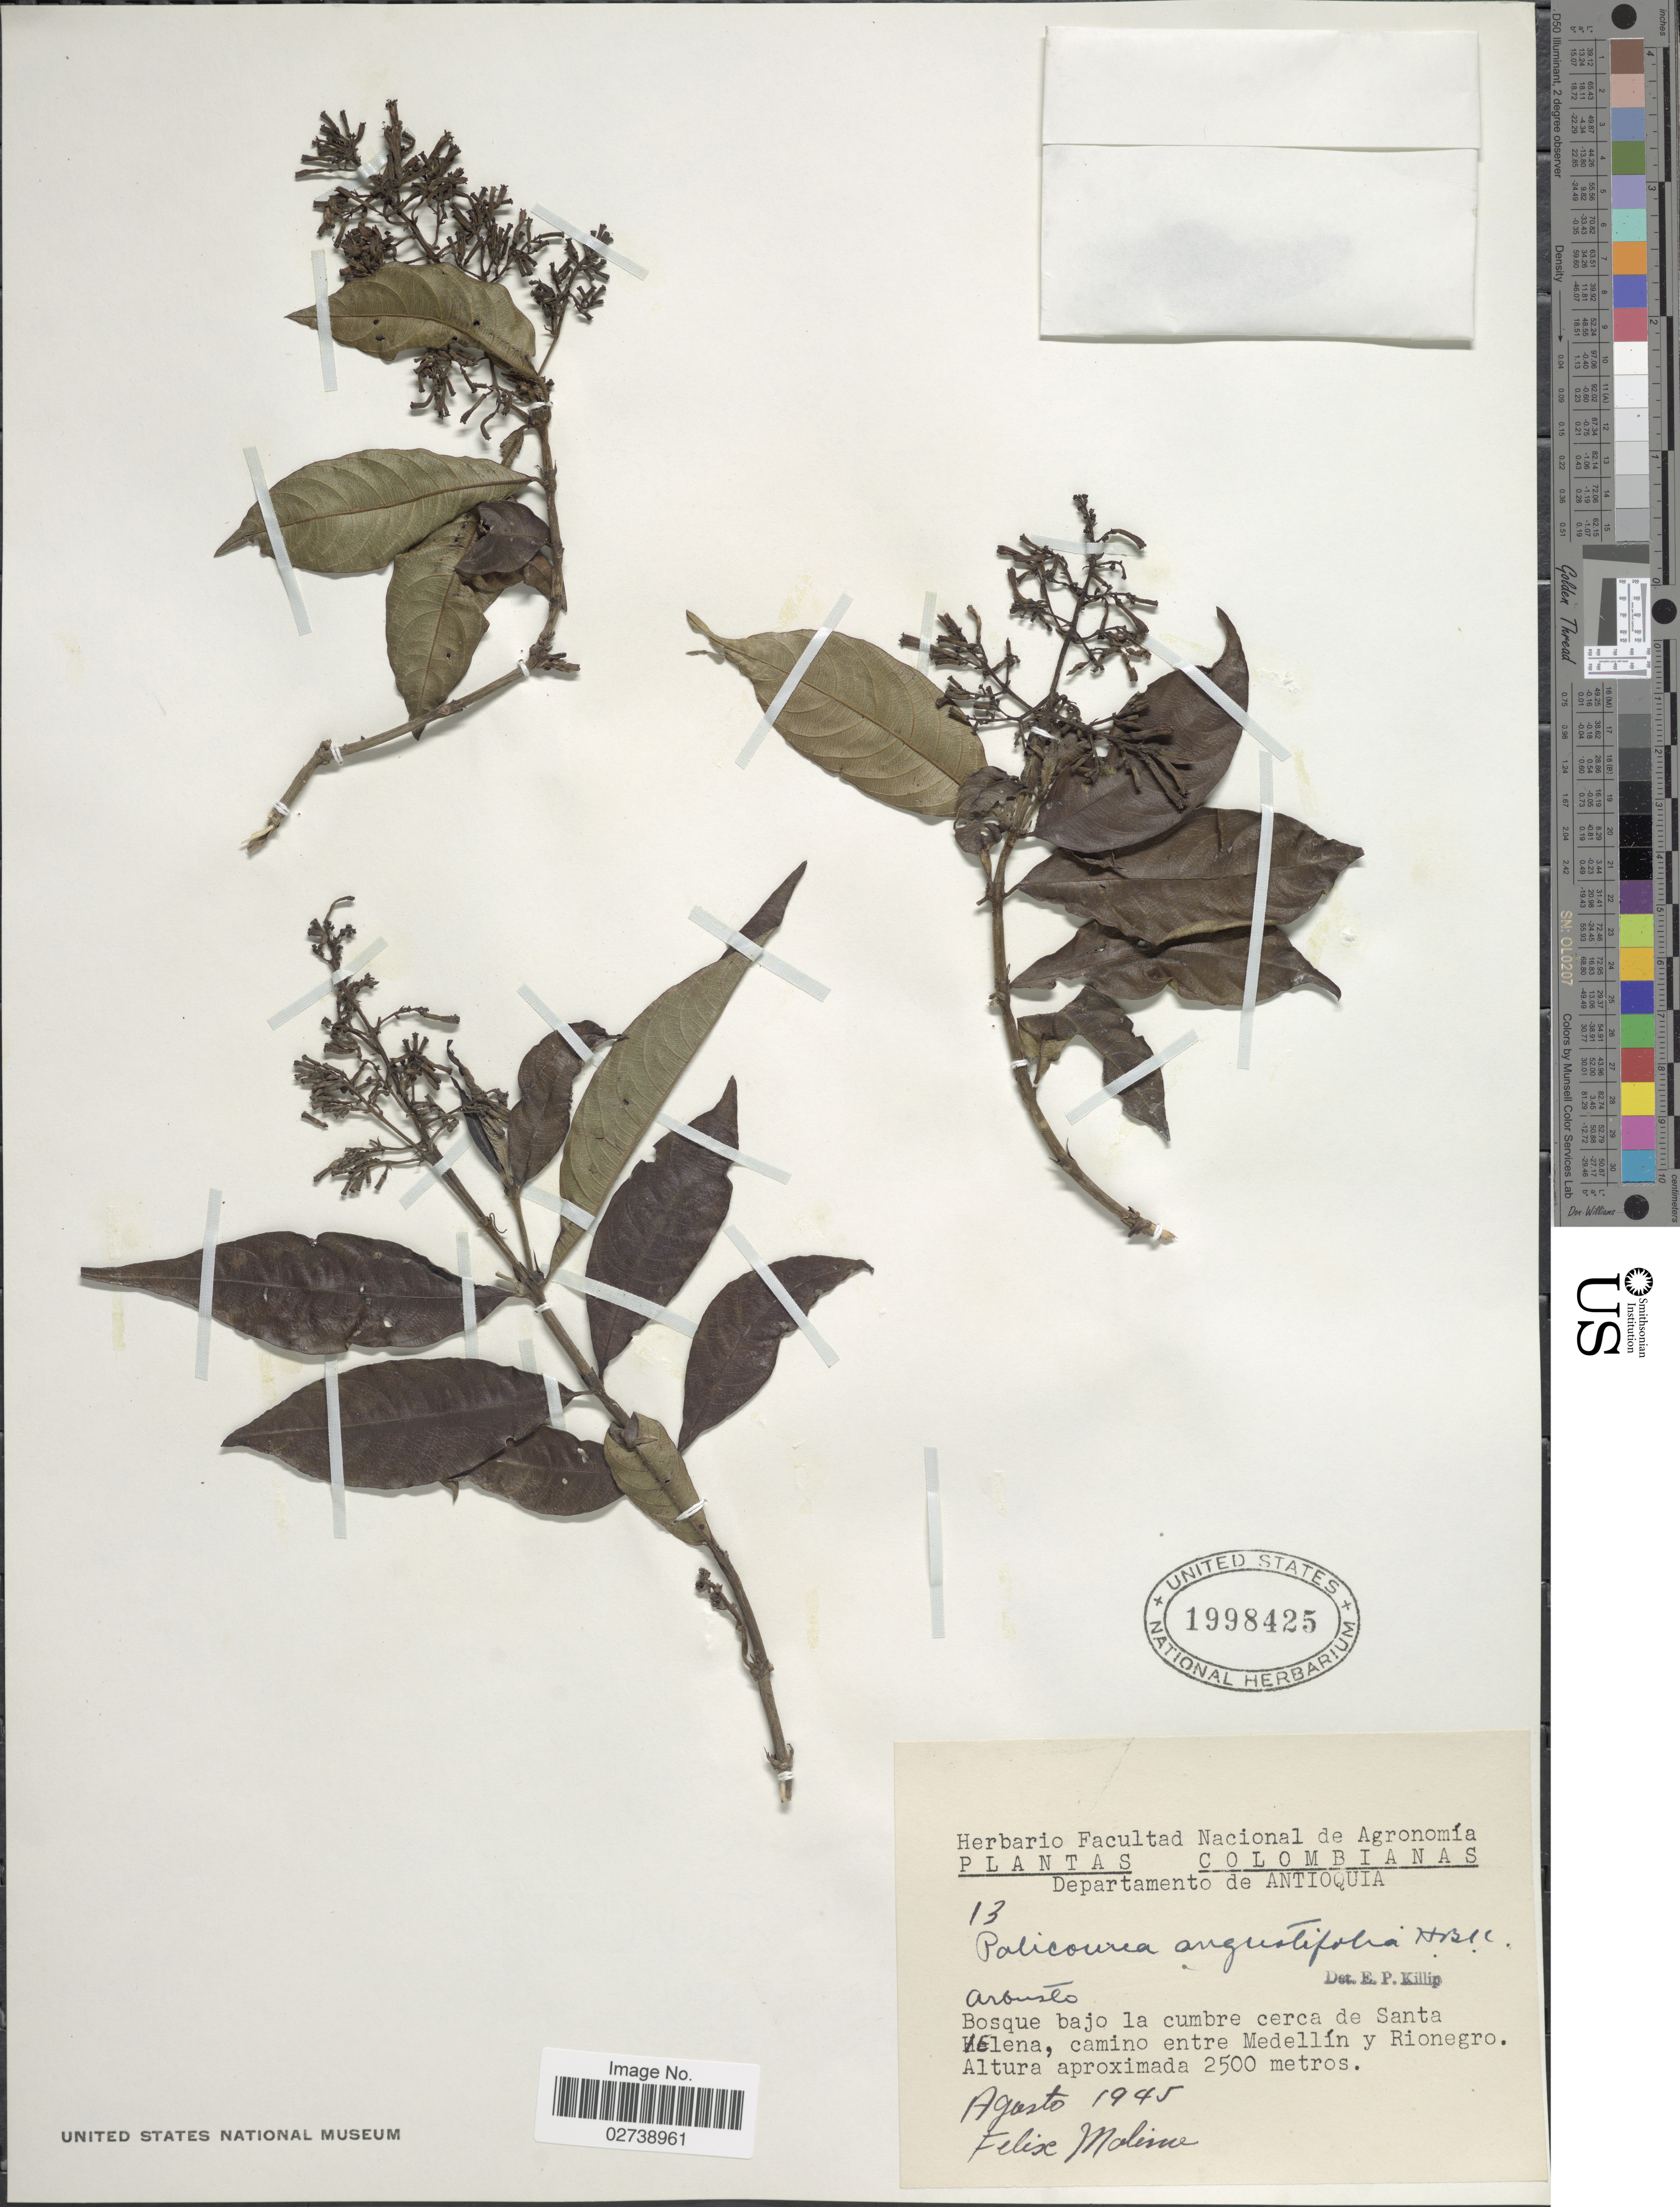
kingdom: Plantae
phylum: Tracheophyta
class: Magnoliopsida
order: Gentianales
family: Rubiaceae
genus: Palicourea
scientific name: Palicourea angustifolia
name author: Kunth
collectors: F. Molina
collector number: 13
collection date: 1945-08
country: Colombia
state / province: Antioquia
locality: Departamento de Antioquia. Bosque bajo la cumbre de Santa Helena, camino entre Medellin y Rionegro.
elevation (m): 2500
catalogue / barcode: US 1998425